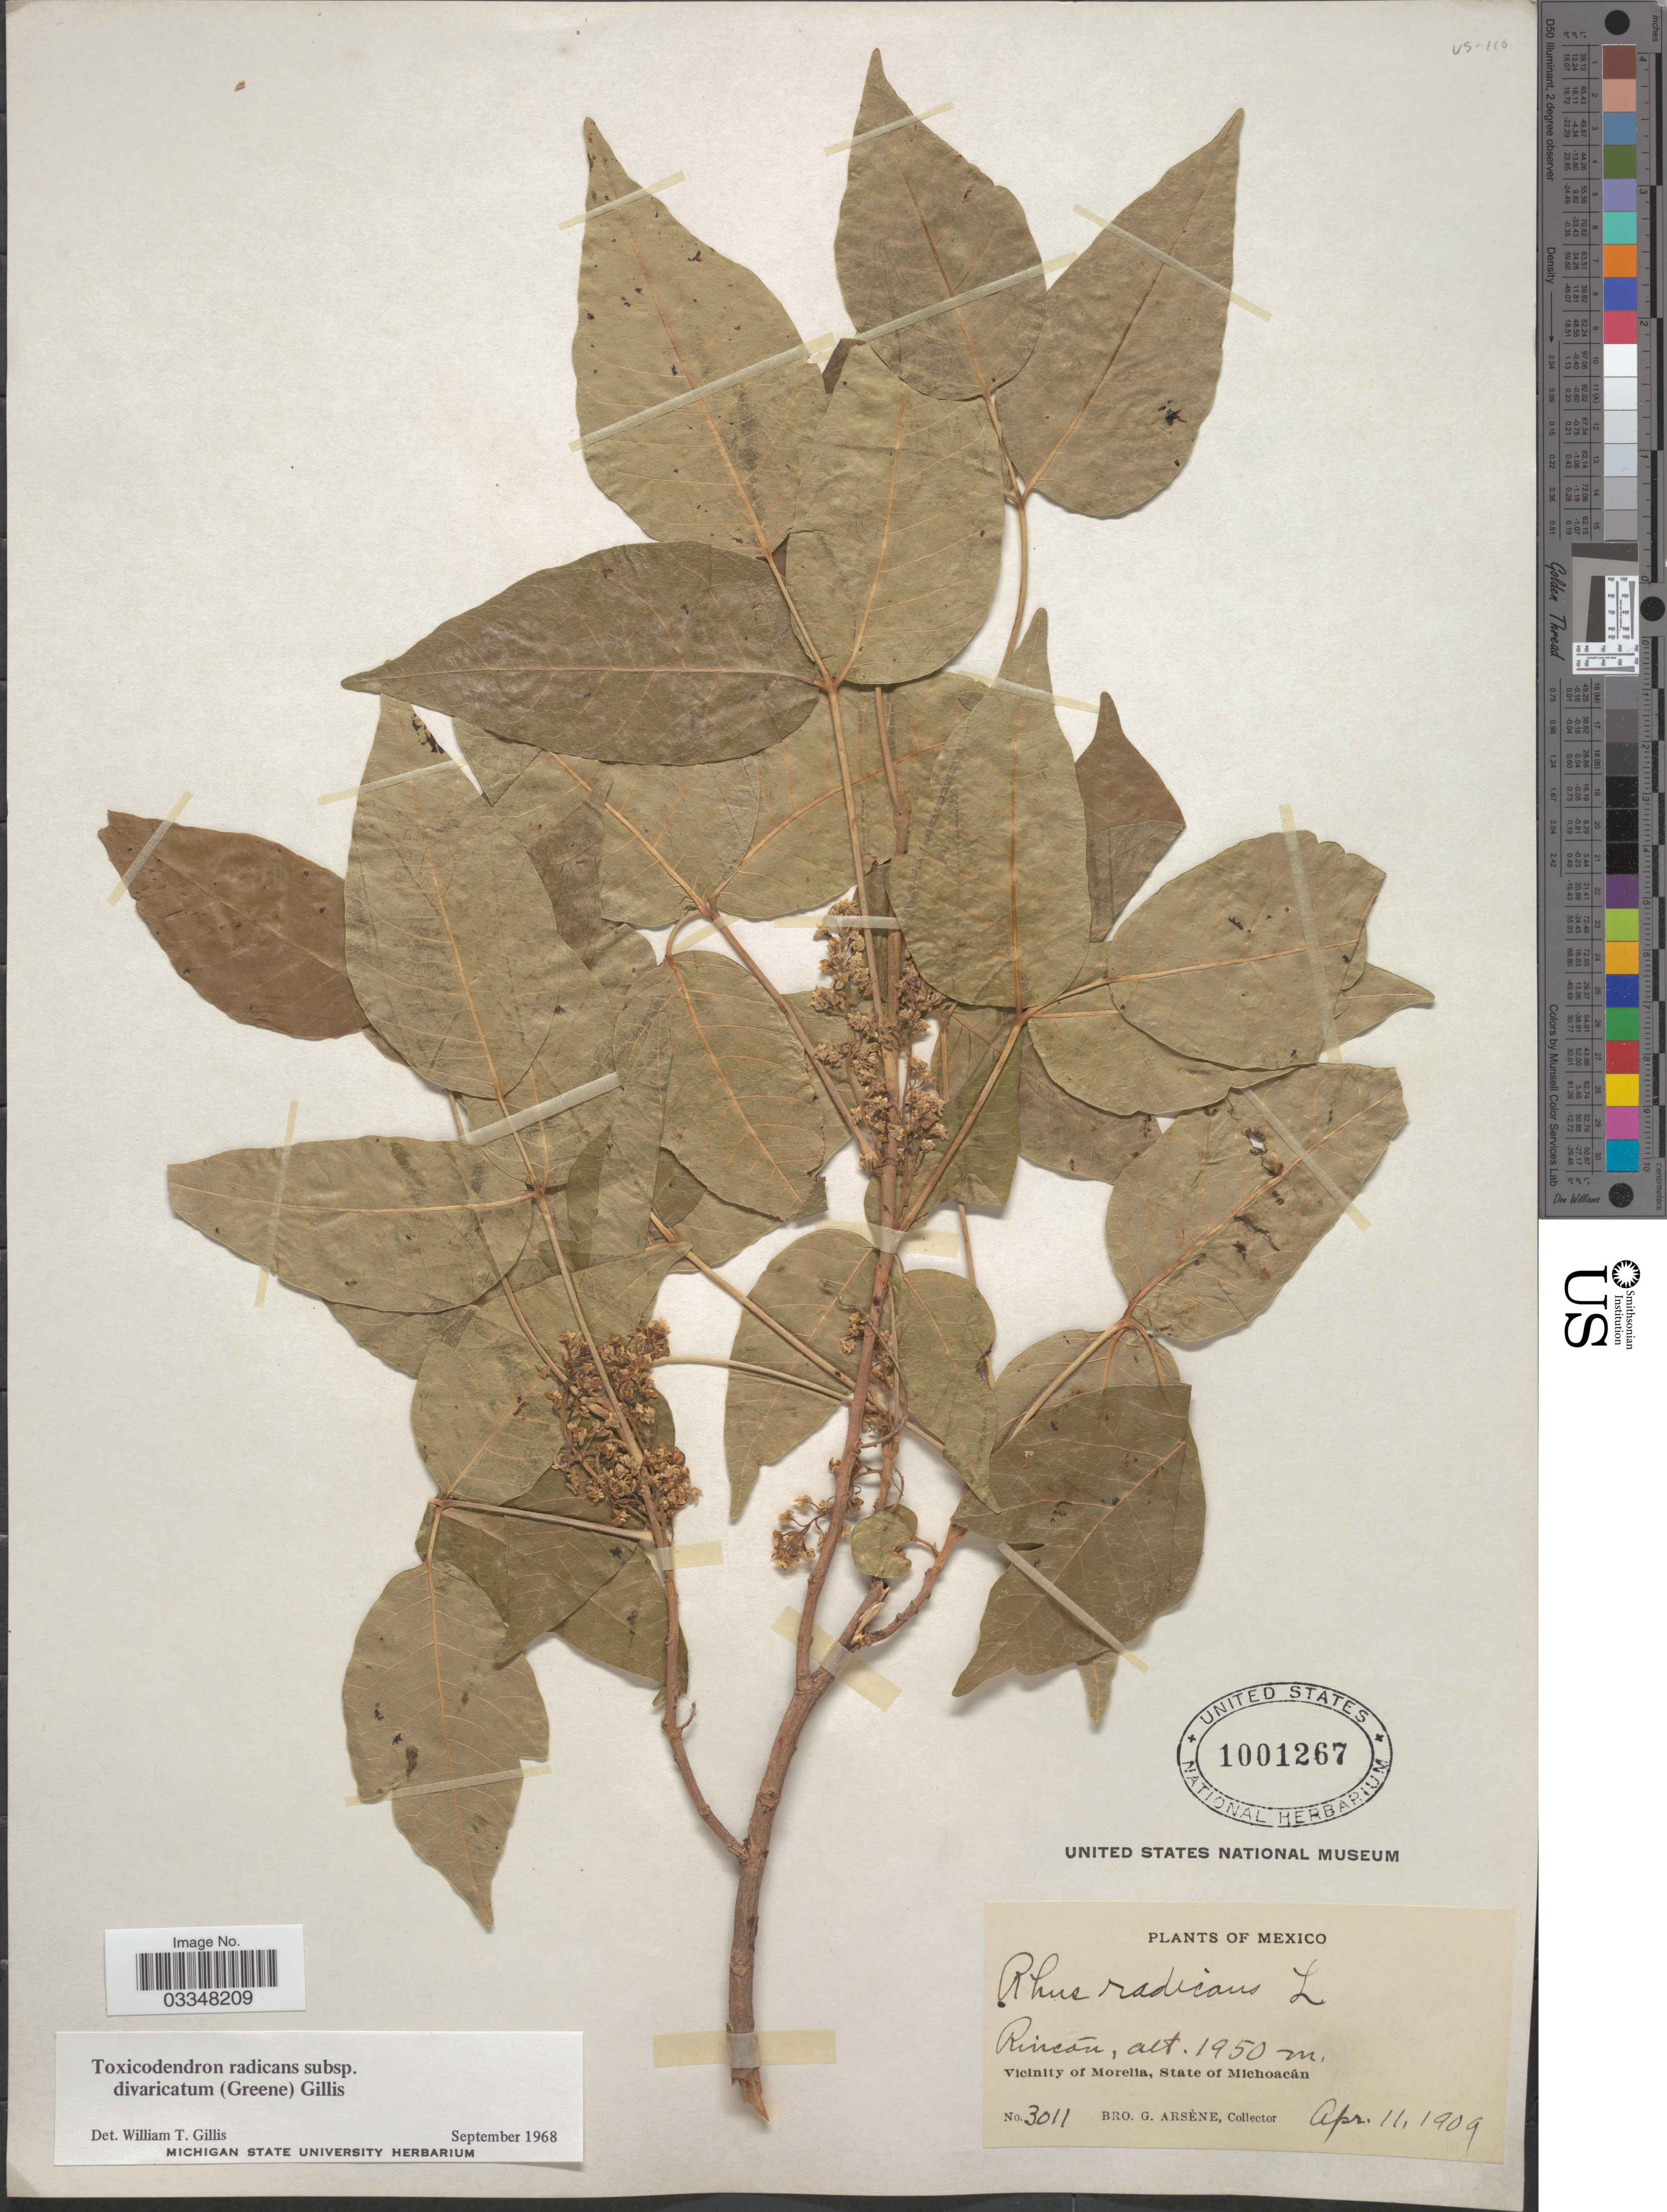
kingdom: Plantae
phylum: Tracheophyta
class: Magnoliopsida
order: Sapindales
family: Anacardiaceae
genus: Toxicodendron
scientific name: Toxicodendron radicans subsp. divaricatum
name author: (Greene) Gillis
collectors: Bro. G. Arsène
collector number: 3011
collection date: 1909-04-11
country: Mexico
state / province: Michoacán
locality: Rincón. Vicinity of Morelia.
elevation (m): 1950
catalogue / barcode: US 1001267